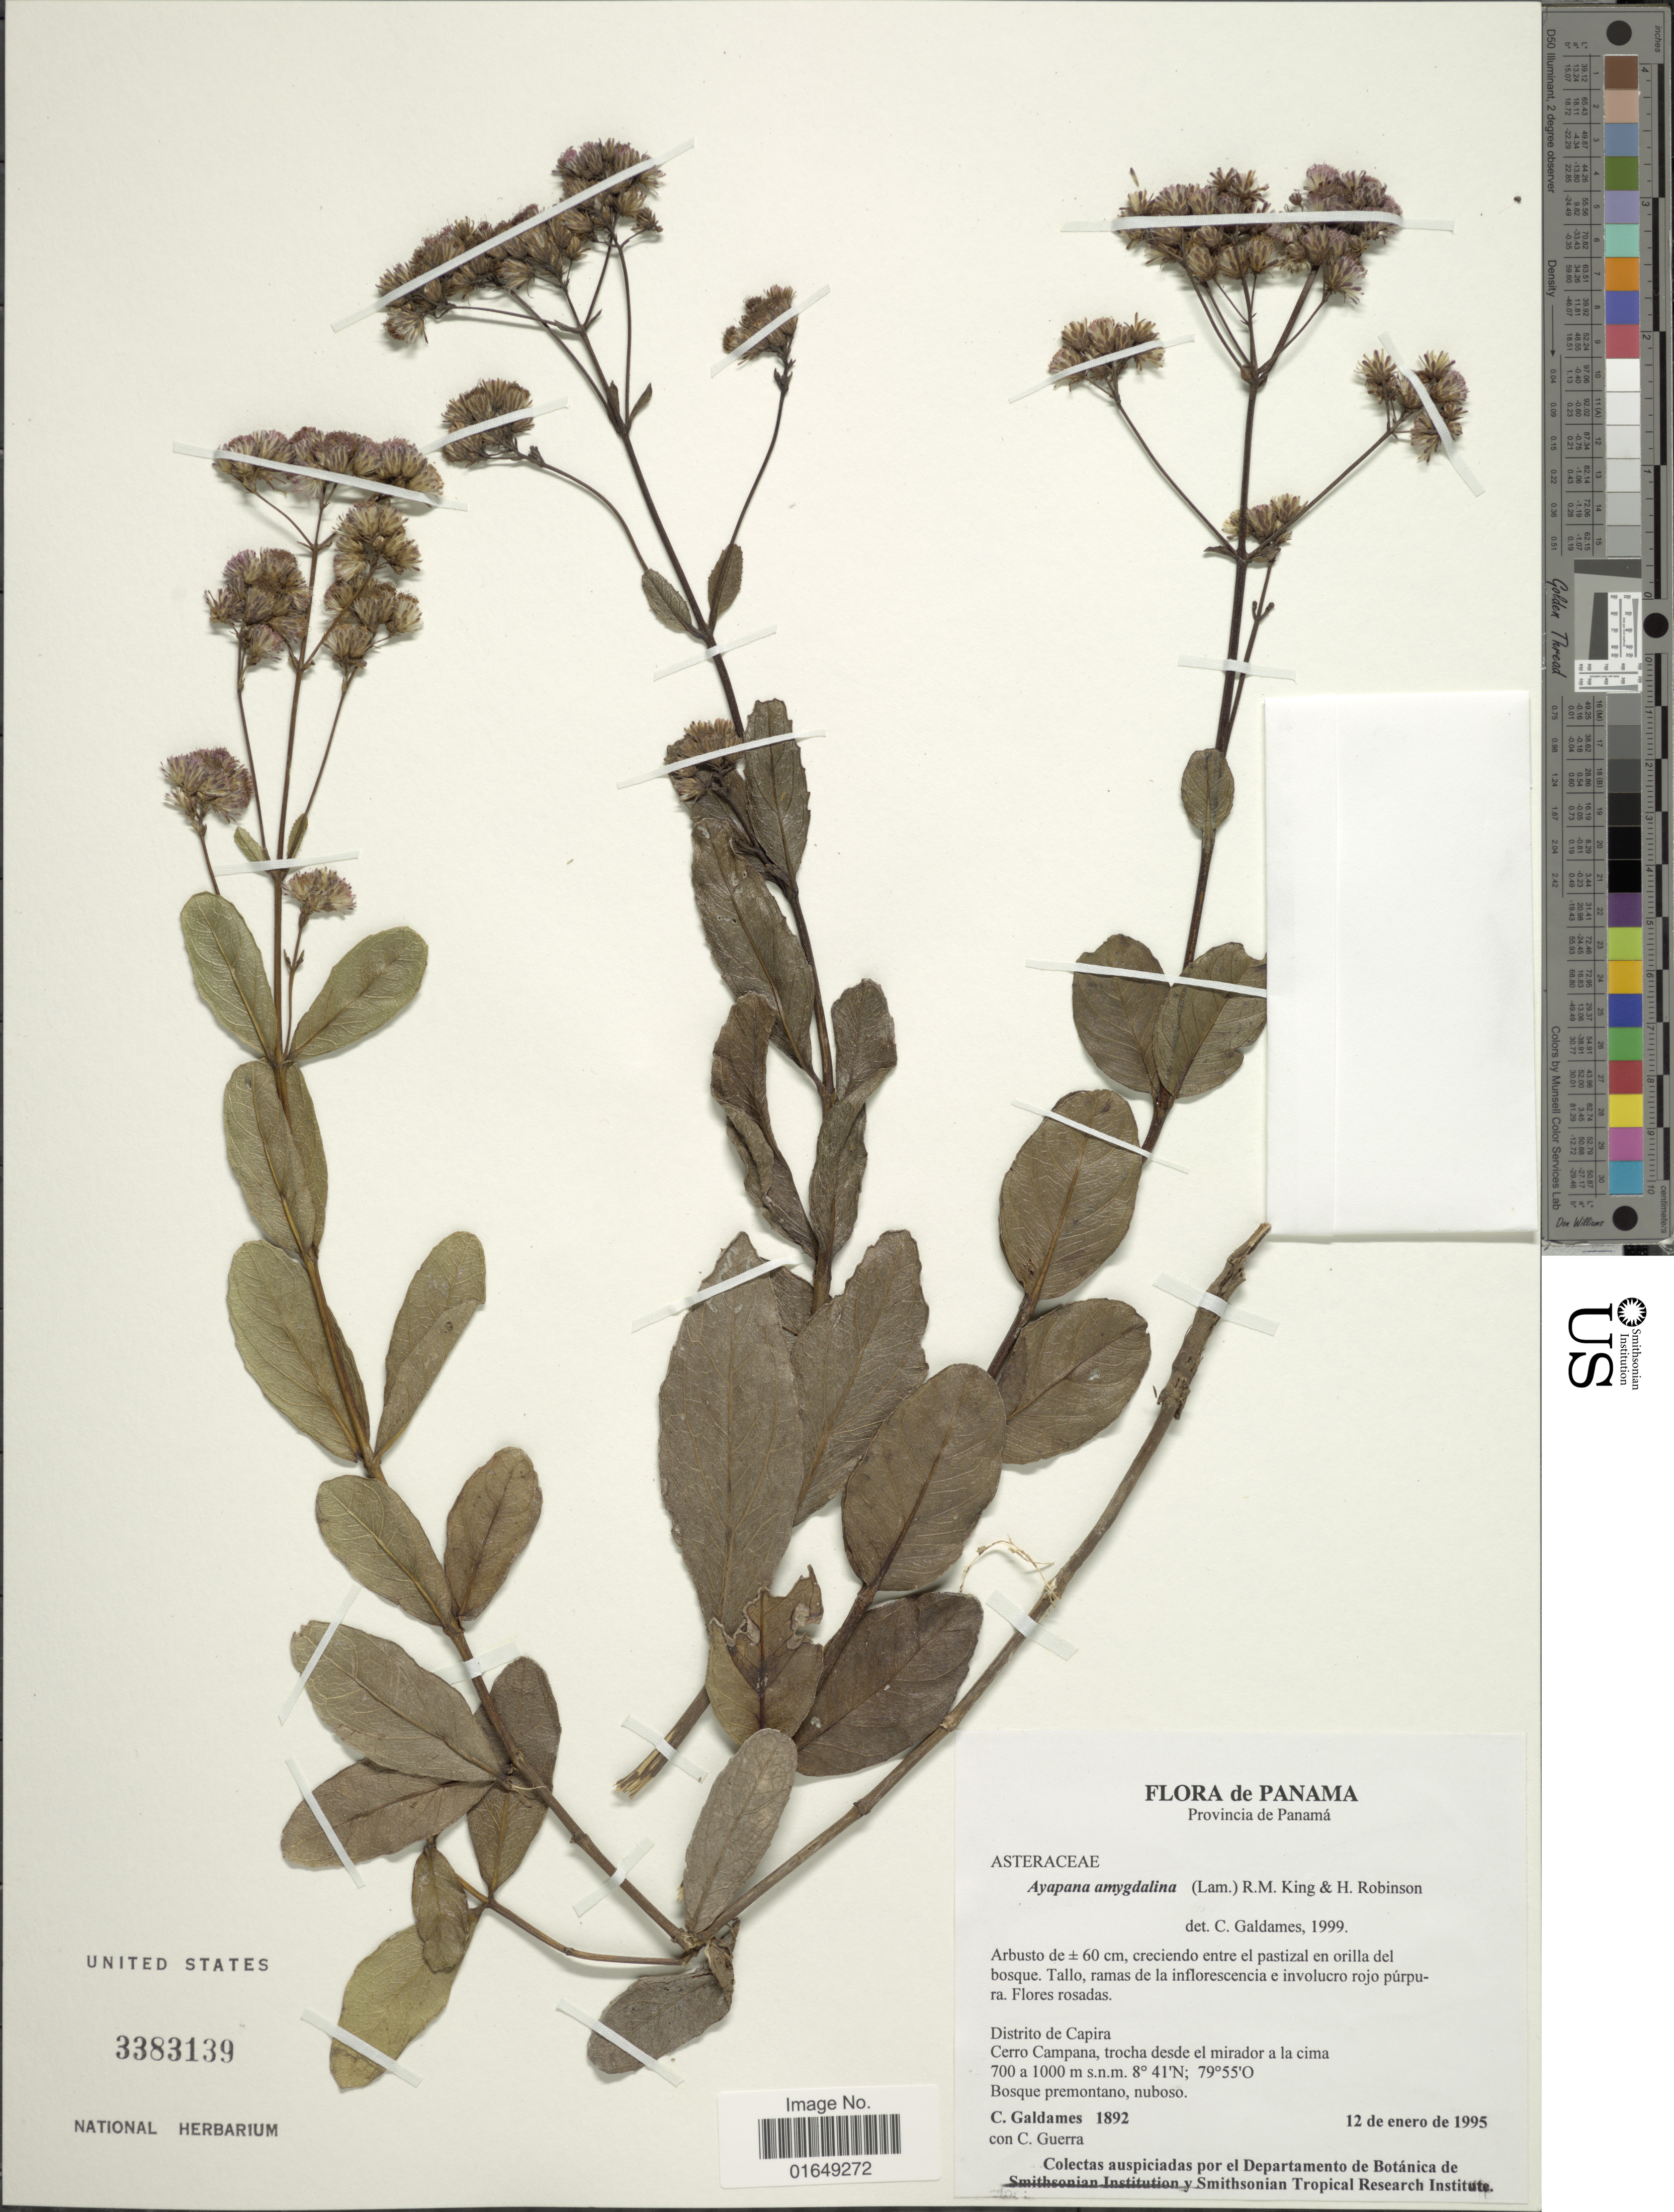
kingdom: Plantae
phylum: Tracheophyta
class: Magnoliopsida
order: Asterales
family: Asteraceae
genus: Ayapana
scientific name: Ayapana amygdalina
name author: (Lam.) R.M. King & H. Rob.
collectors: C. Galdames & C. Guerra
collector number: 1892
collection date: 1995-01-12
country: Panama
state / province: Panamá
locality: Distrito de Capira, Cerro Campana, trocha desde el mirador a la cima.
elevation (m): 700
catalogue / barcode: US 3383139